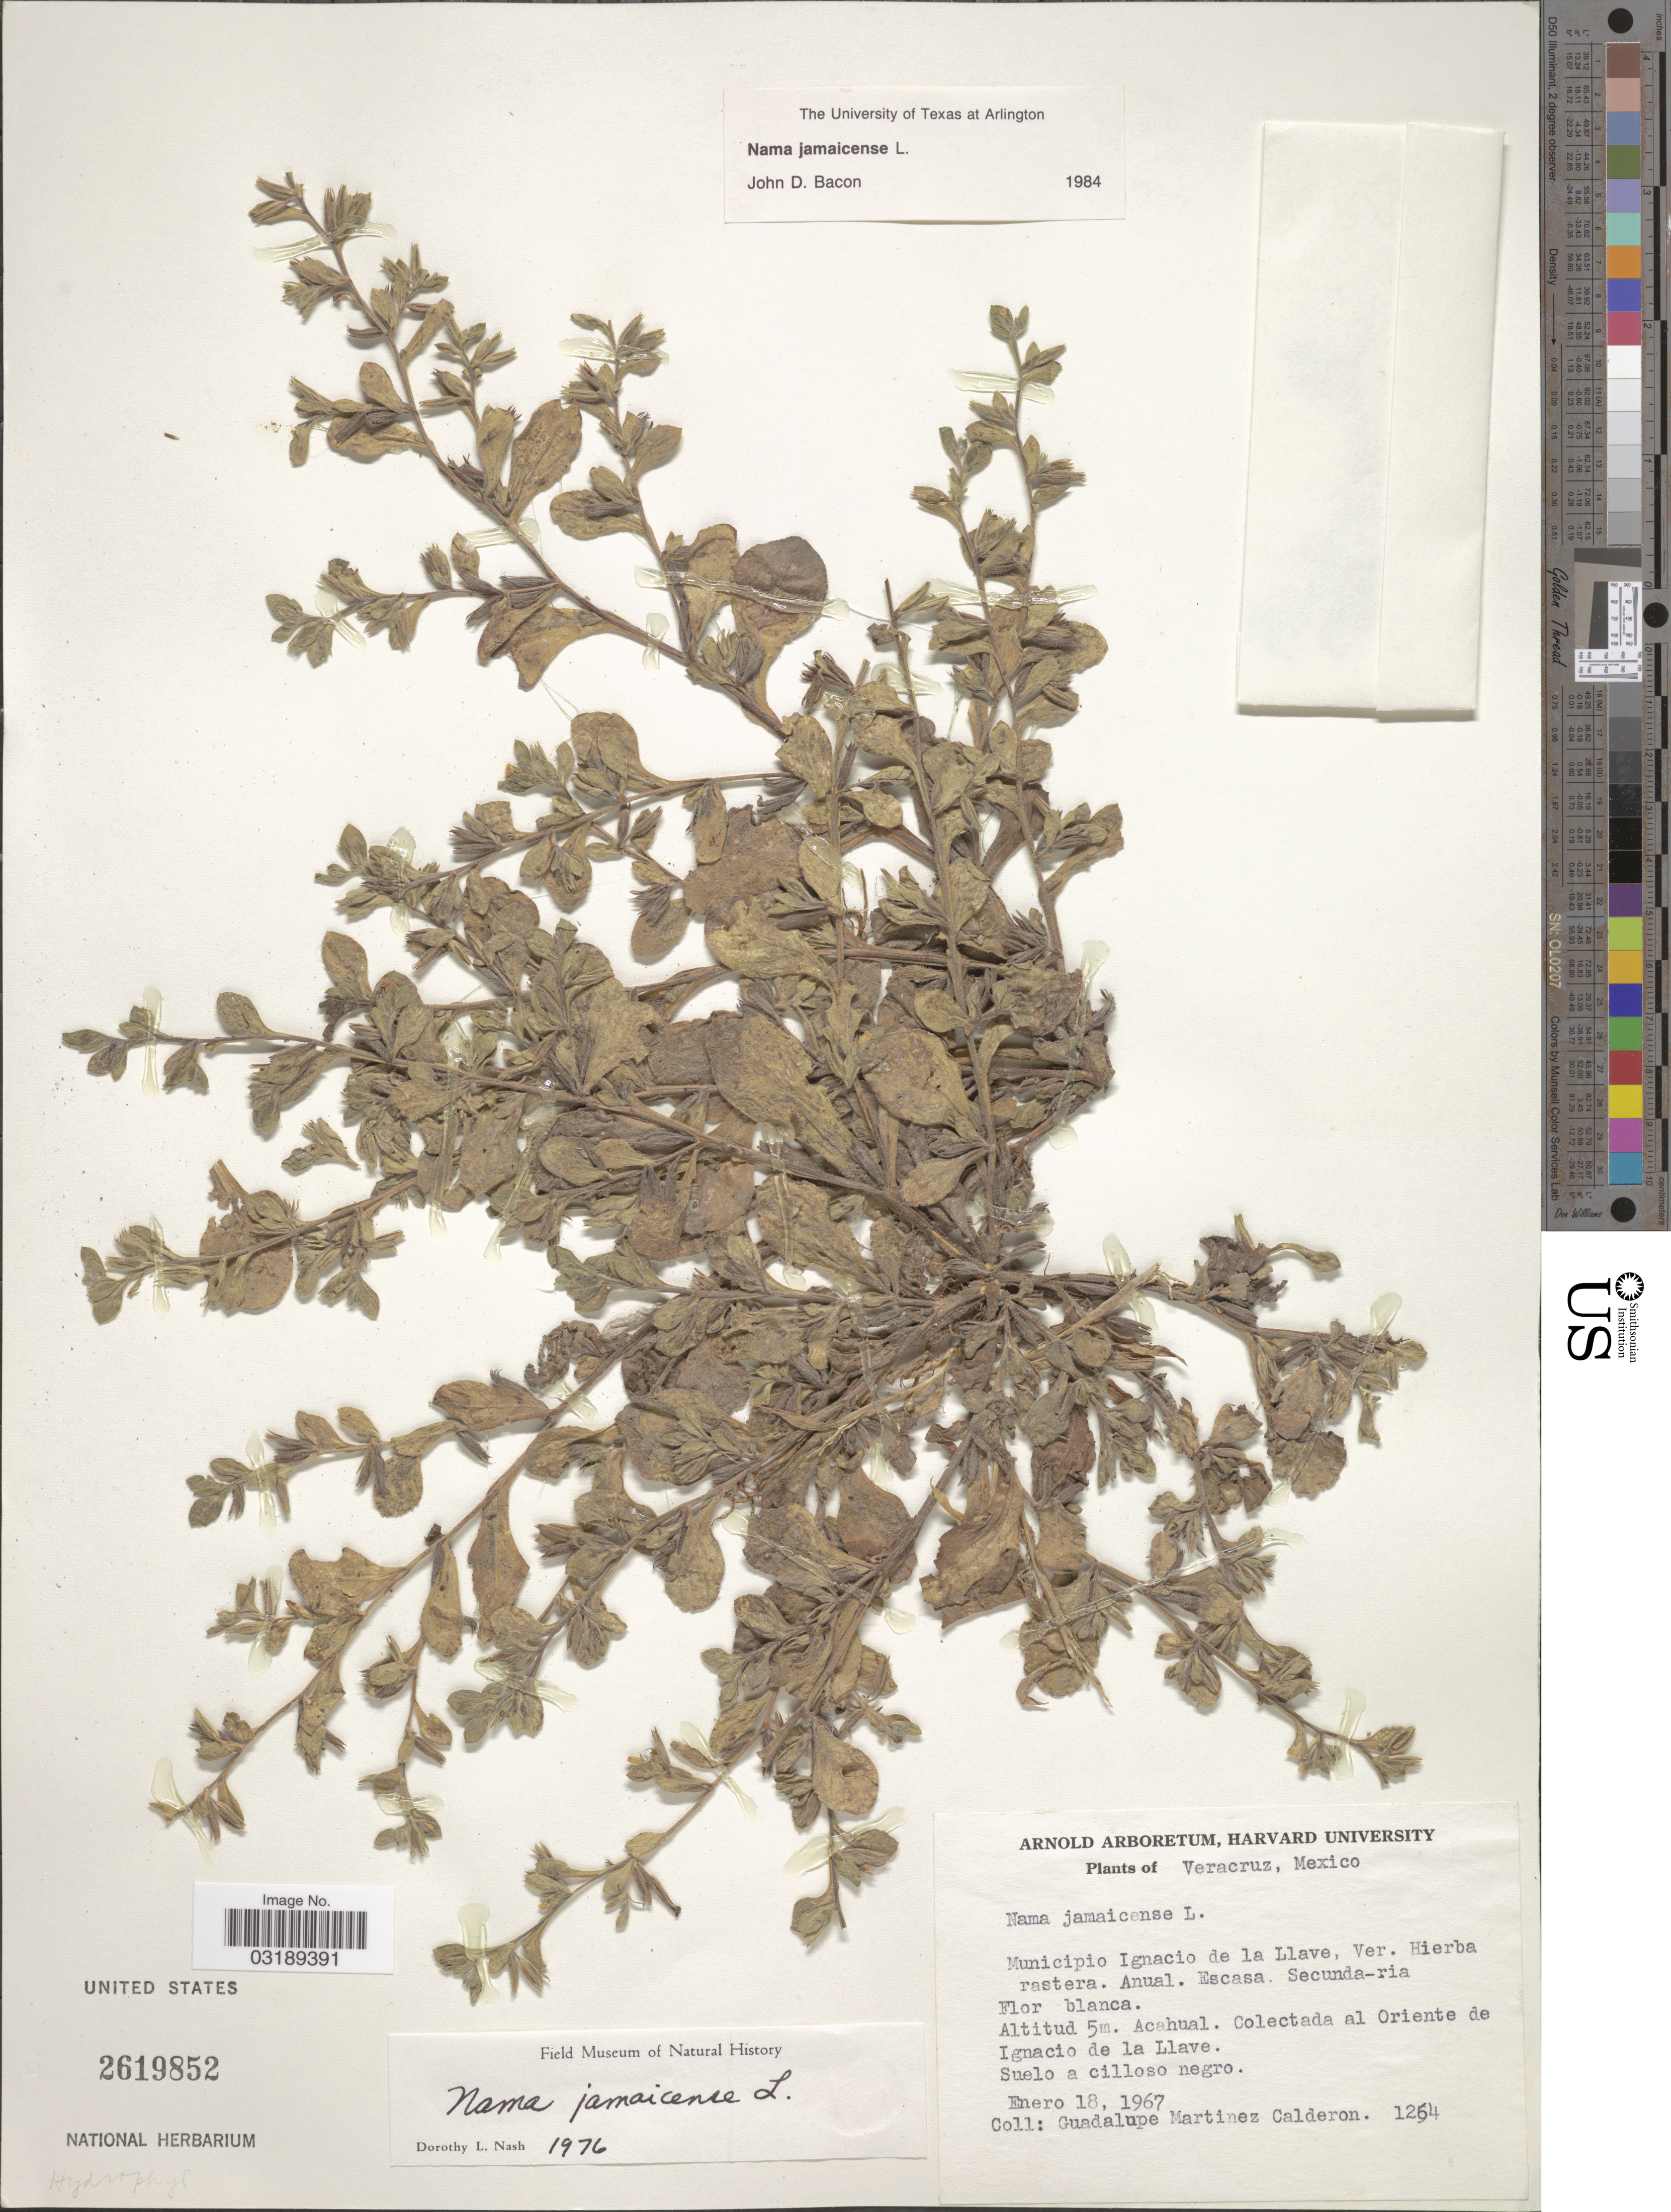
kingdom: Plantae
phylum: Tracheophyta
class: Magnoliopsida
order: Boraginales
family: Namaceae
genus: Nama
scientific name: Nama jamaicensis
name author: L.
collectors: G. Martinez-C.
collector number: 1264*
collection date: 1967-01-18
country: Mexico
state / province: Veracruz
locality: Municipio Ignacio de la Llave, Ver. Hierba rastera. Anual. Escasa. Secunda-ria. Acahual. Colectada al Oriente de Ignacio de la Llave.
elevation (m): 5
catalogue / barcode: US 2619852